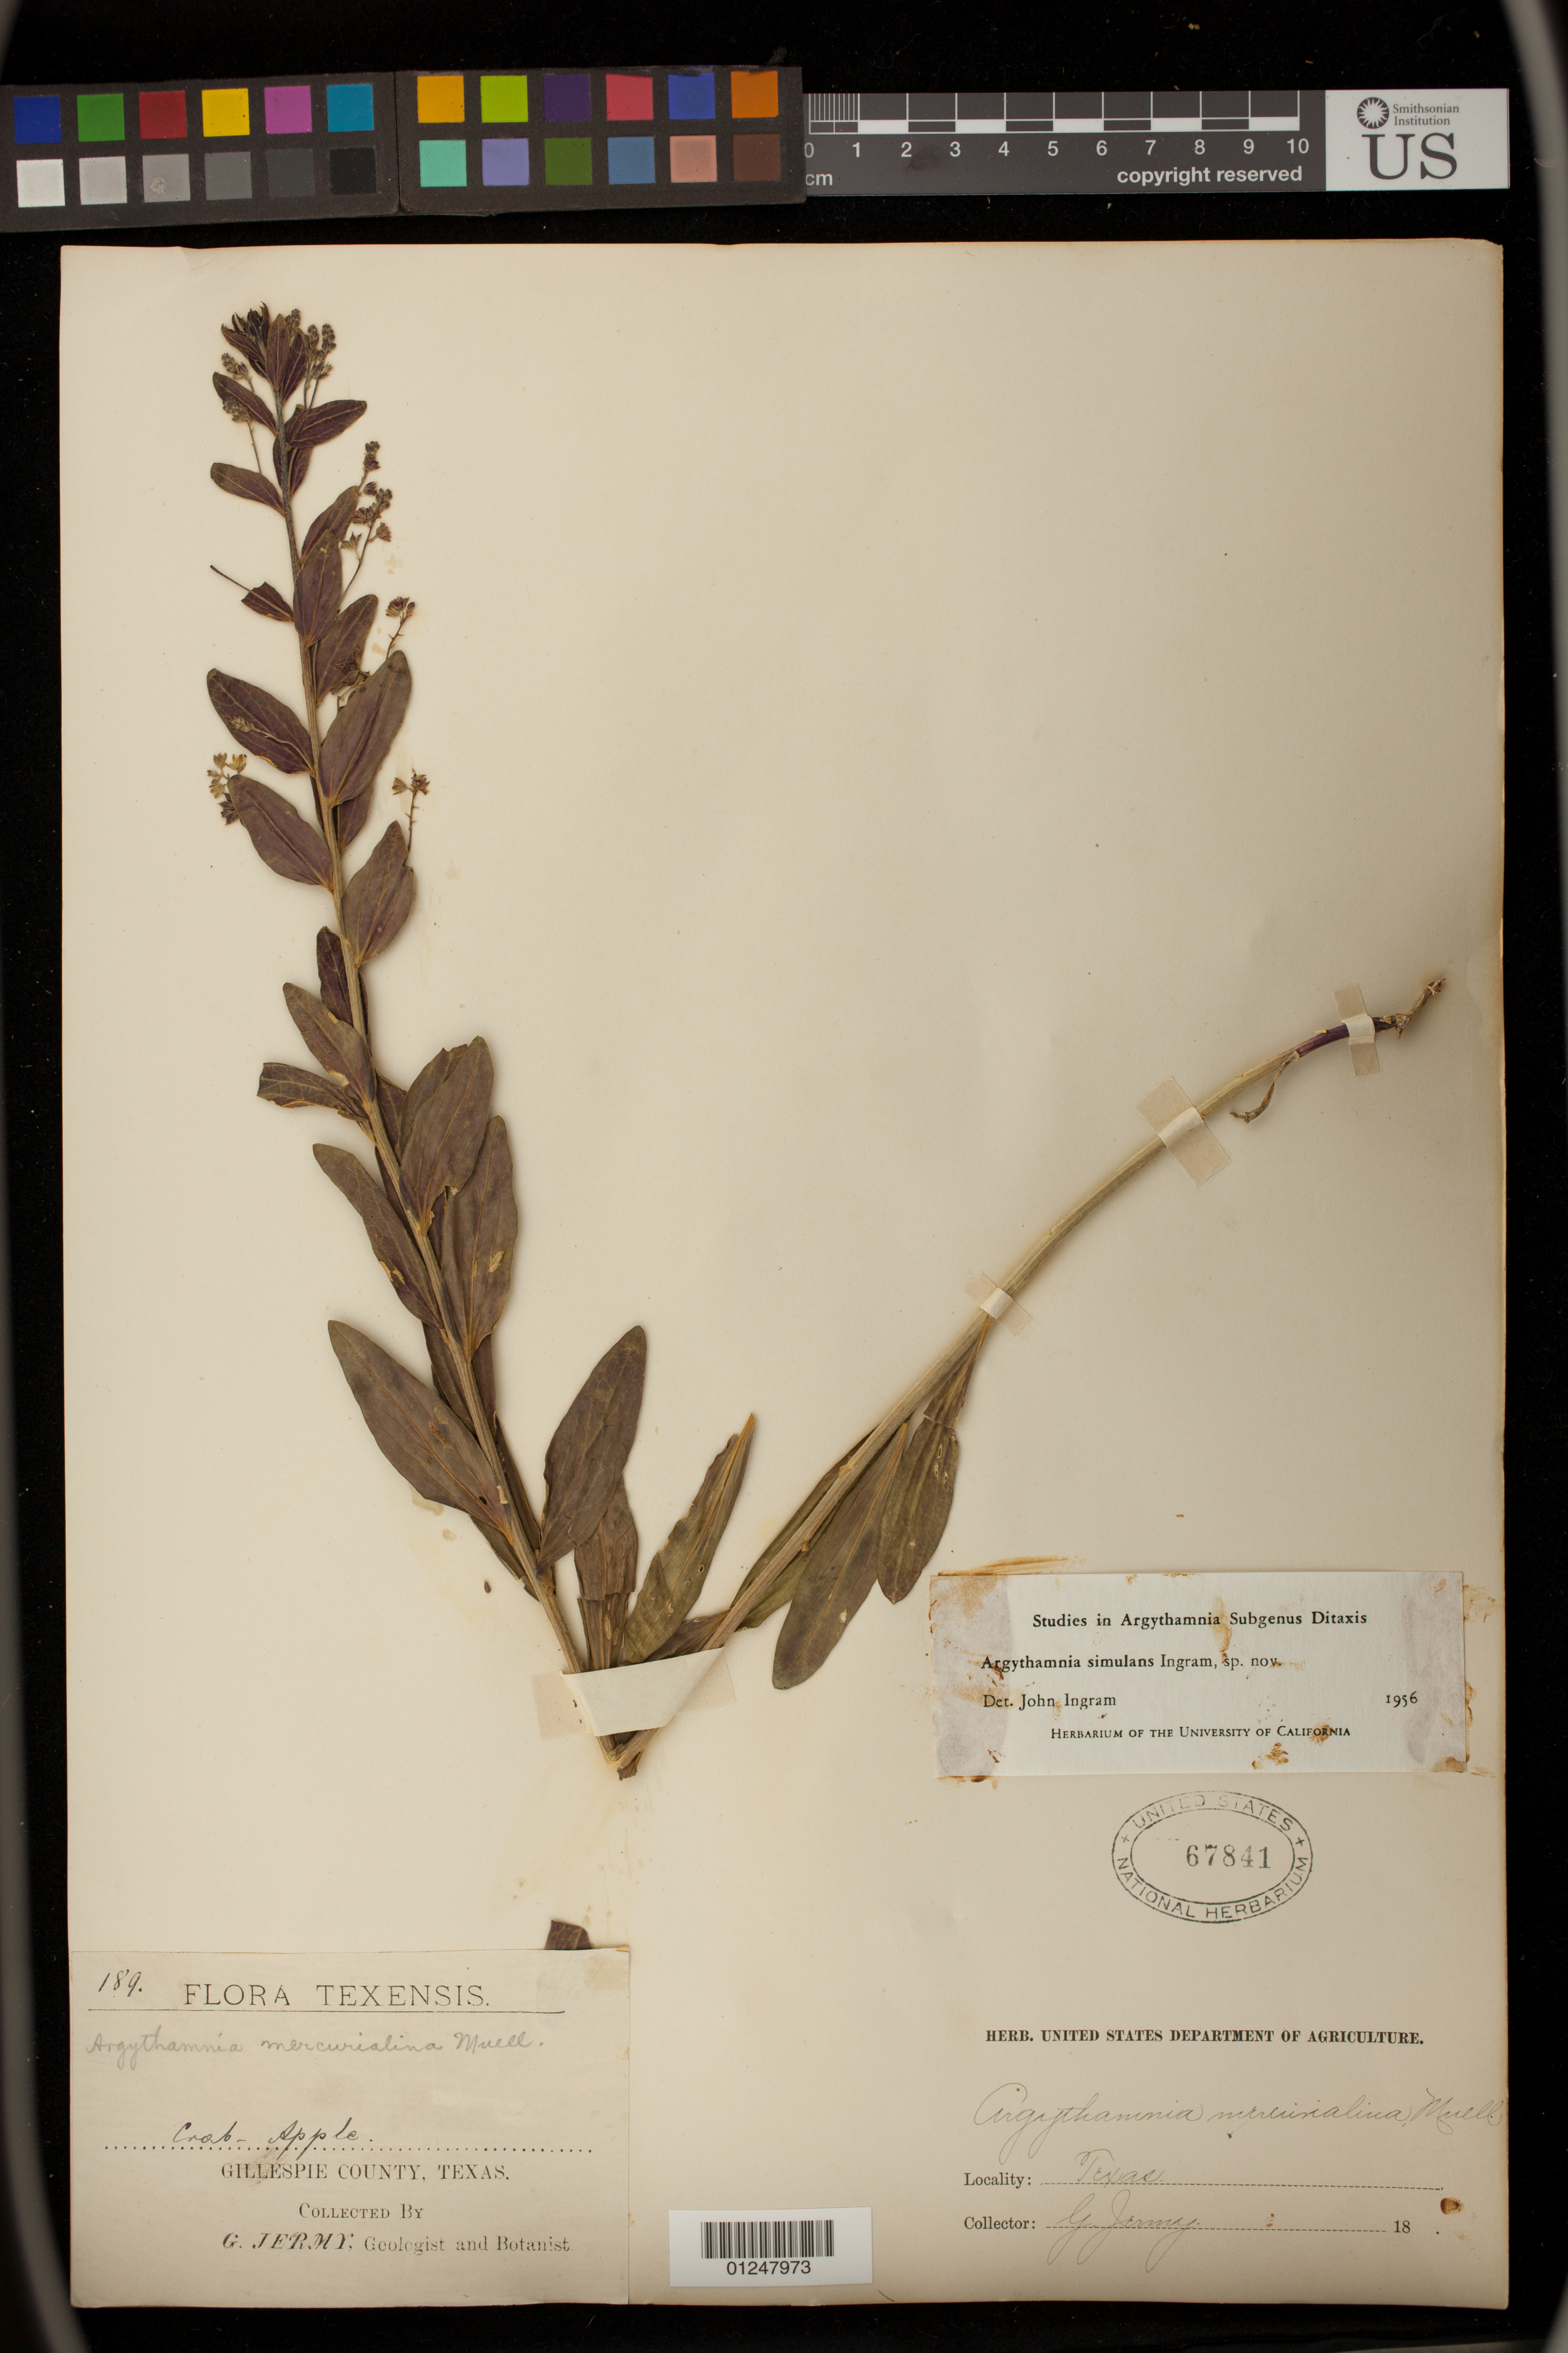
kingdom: Plantae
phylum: Tracheophyta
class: Magnoliopsida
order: Malpighiales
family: Euphorbiaceae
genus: Argythamnia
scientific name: Argythamnia simulans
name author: Ingram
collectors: G. Jermy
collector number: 189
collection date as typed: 18--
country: United States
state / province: Texas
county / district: Gillespie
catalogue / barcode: US 67841